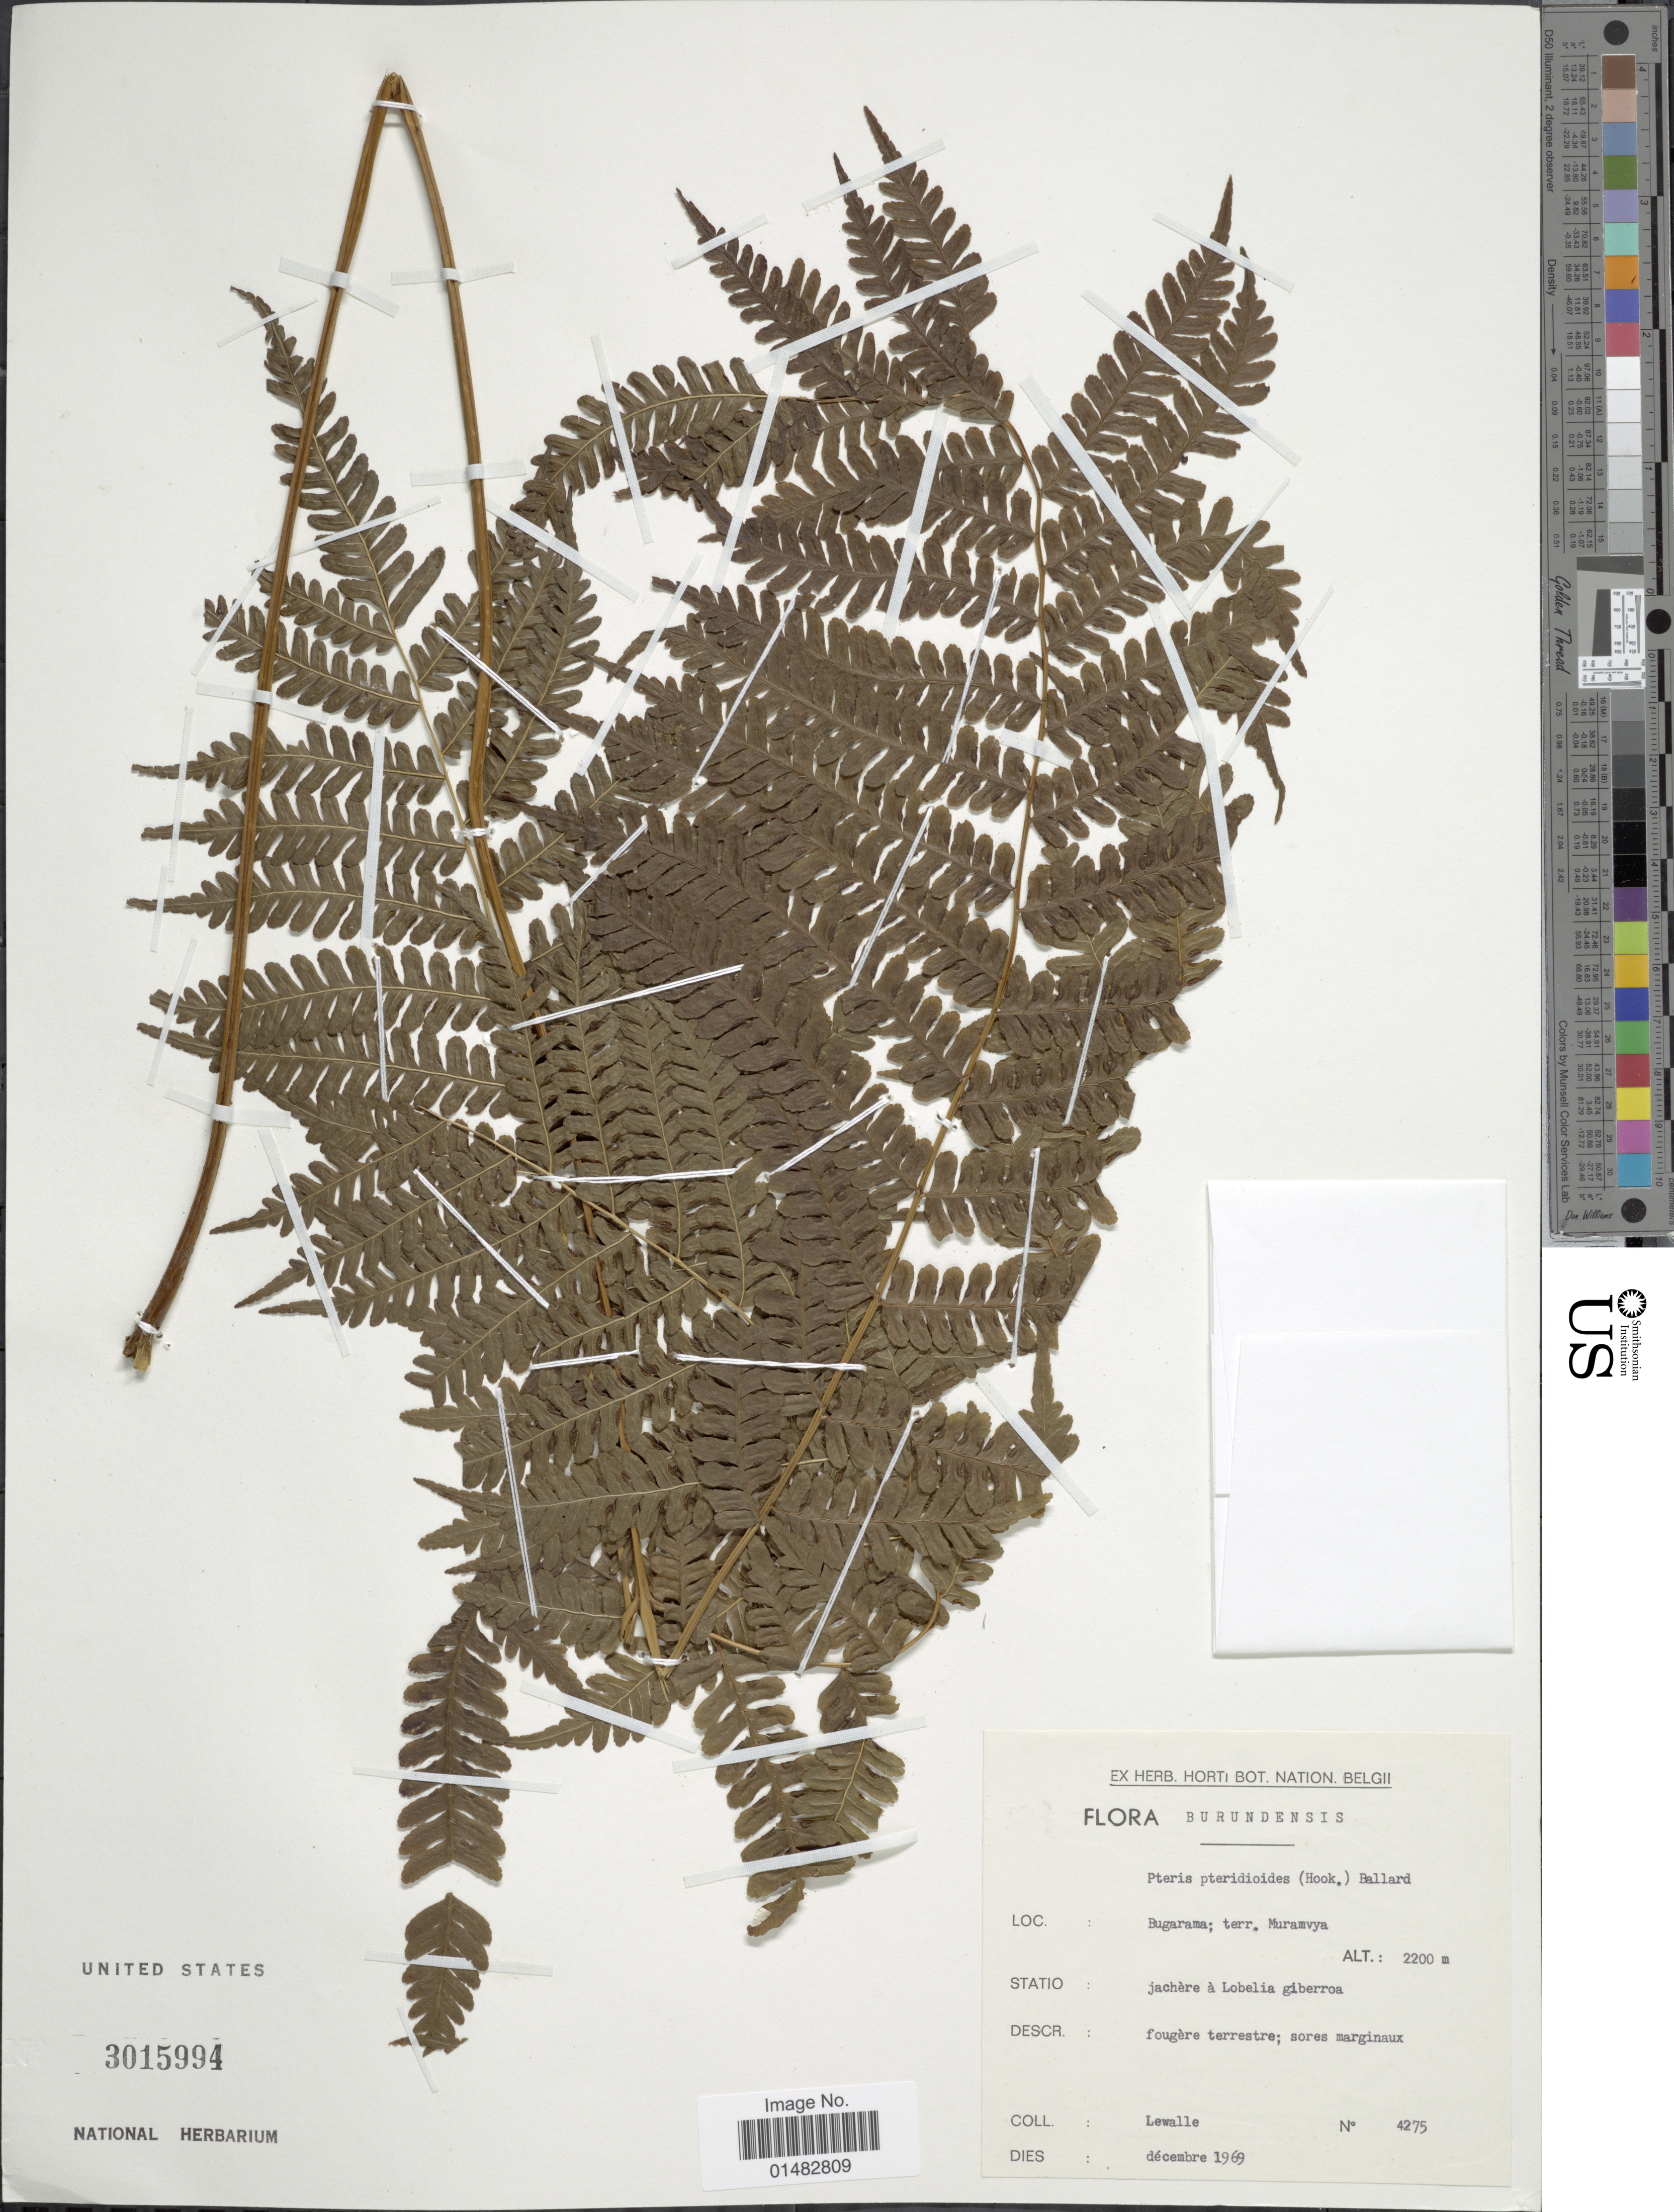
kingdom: Plantae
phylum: Tracheophyta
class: Polypodiopsida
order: Polypodiales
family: Pteridaceae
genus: Pteris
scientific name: Pteris pteridioides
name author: (Hook.) Ballard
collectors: Lewalle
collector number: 4275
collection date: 1969-12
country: Burundi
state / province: Muramvya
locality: Burundensis, Bugarama; terr. Muramvya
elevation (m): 2200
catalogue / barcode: US 3015994